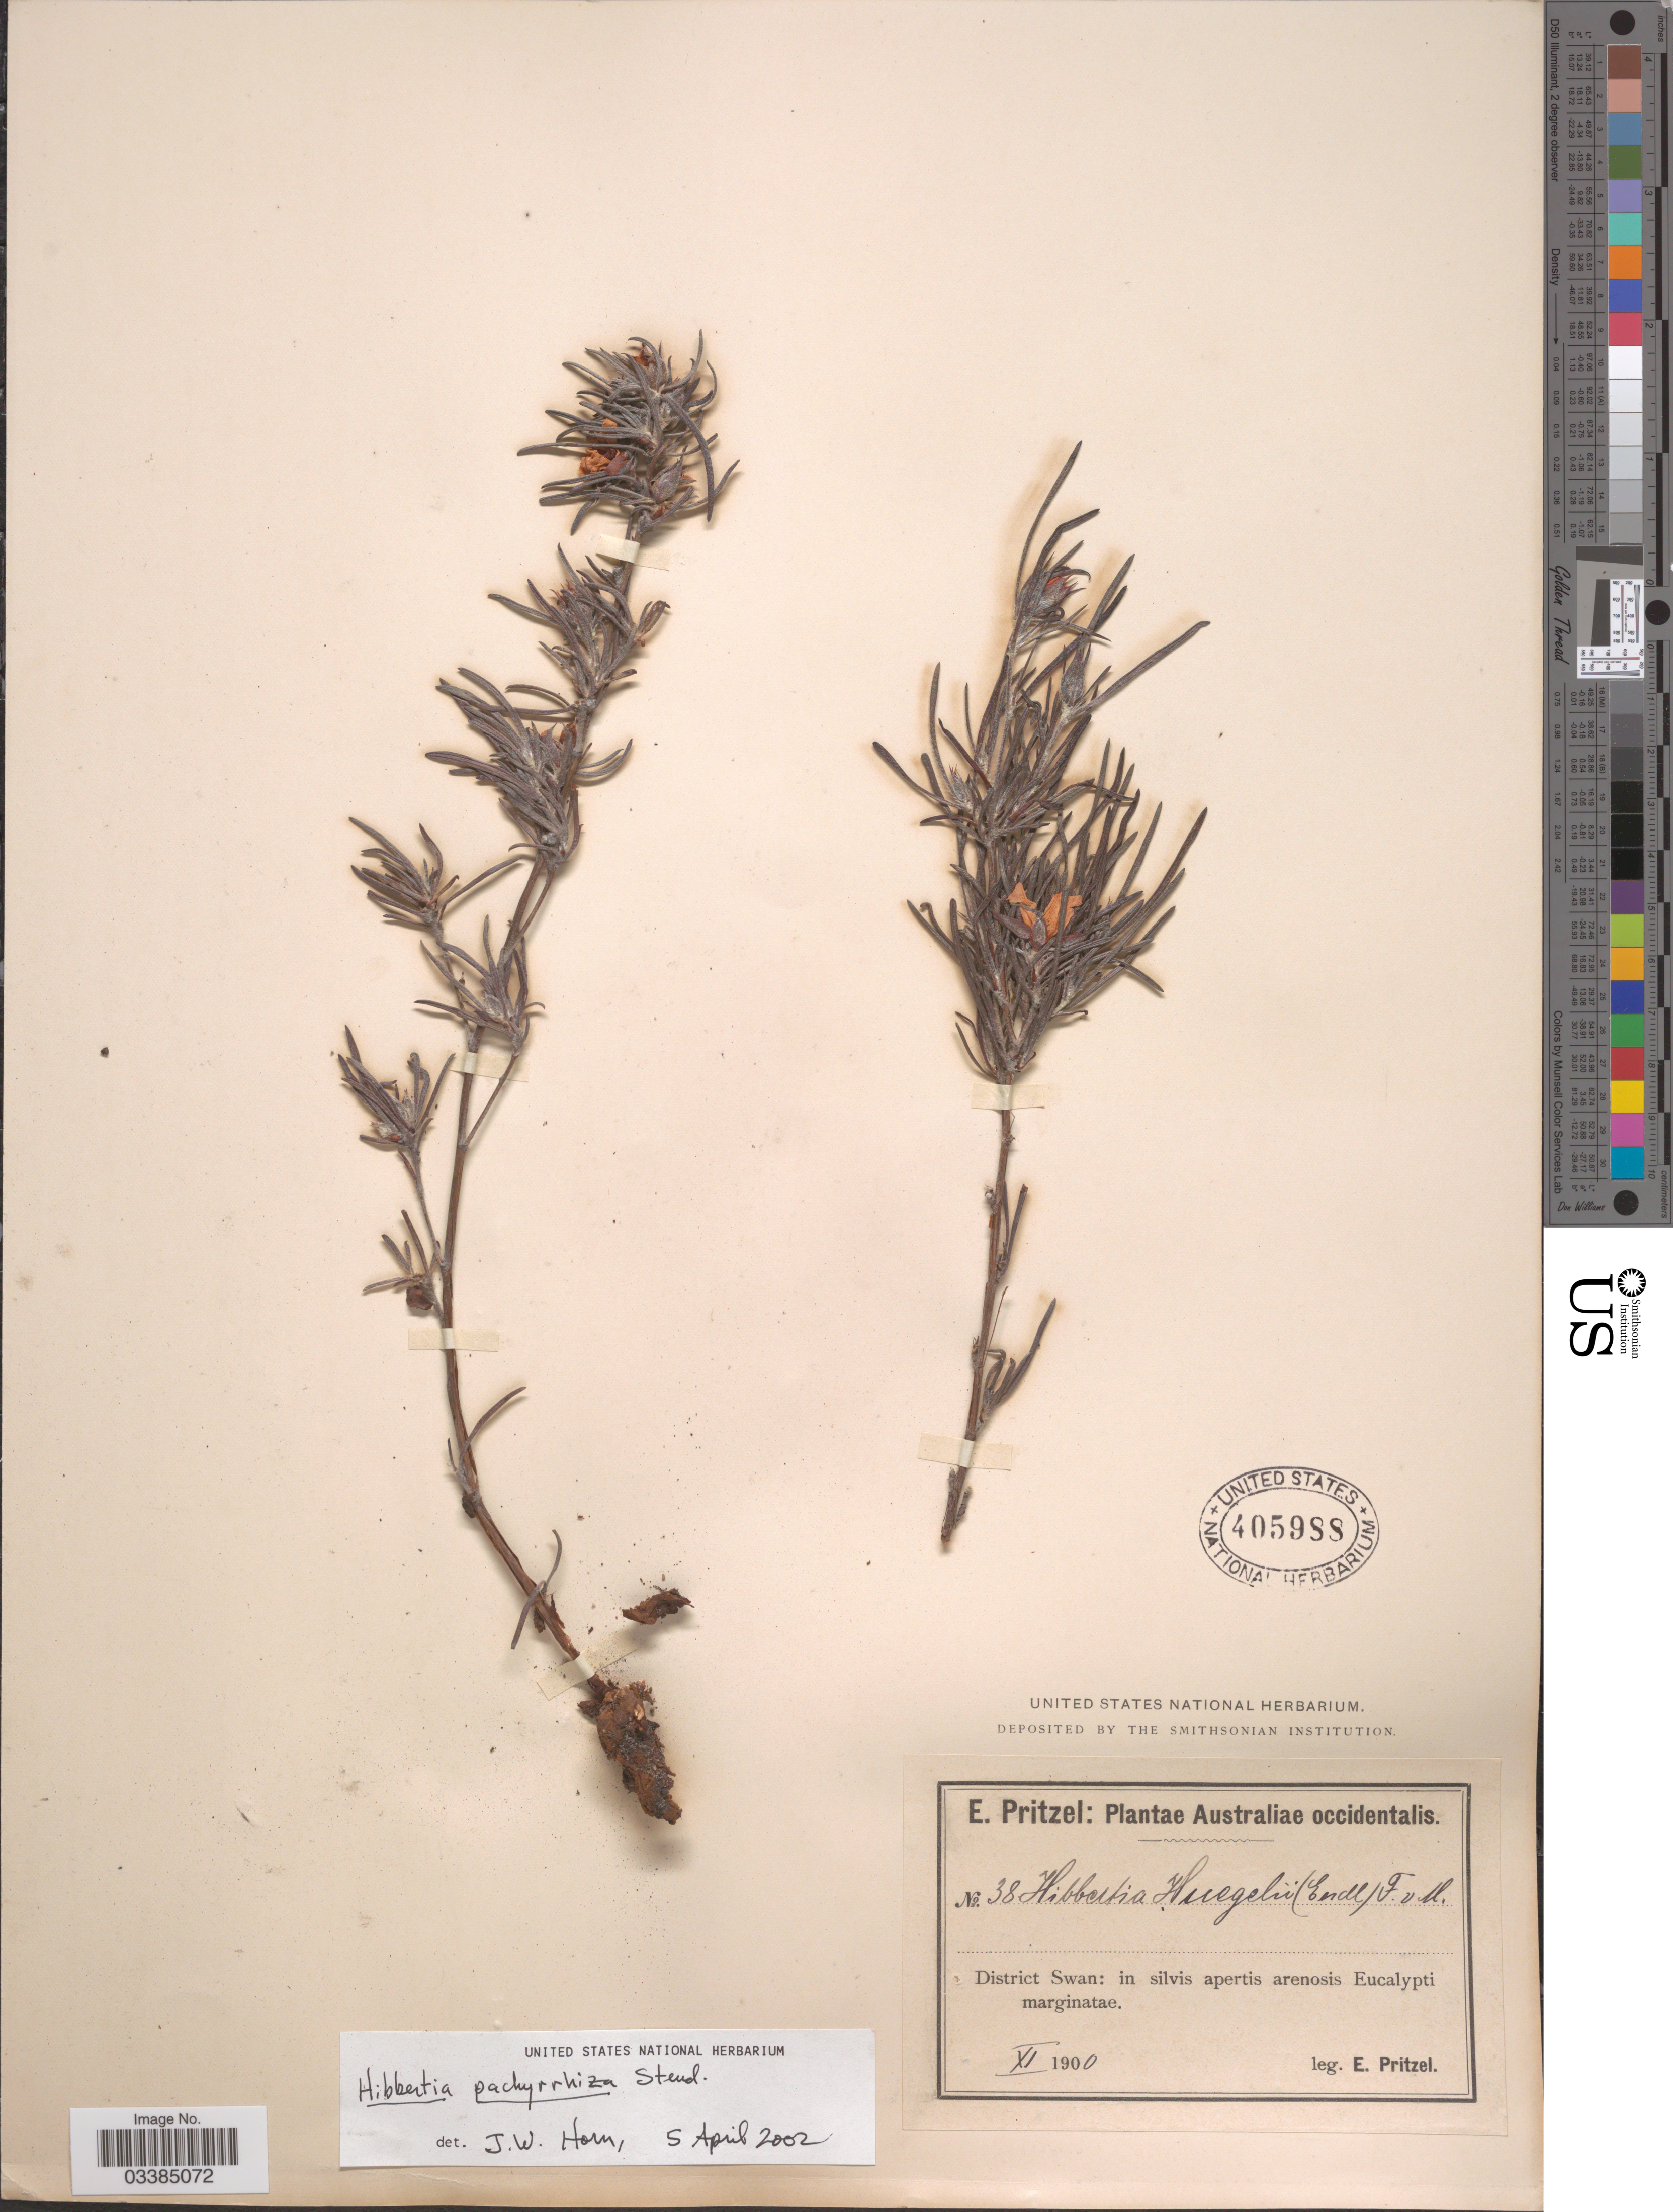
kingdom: Plantae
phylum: Tracheophyta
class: Magnoliopsida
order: Dilleniales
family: Dilleniaceae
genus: Hibbertia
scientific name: Hibbertia pachyrrhiza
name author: Steud.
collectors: E. G. Pritzel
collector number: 38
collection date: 1900-11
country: Australia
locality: Australiae occidentalis. District Swan.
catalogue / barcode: US 405988